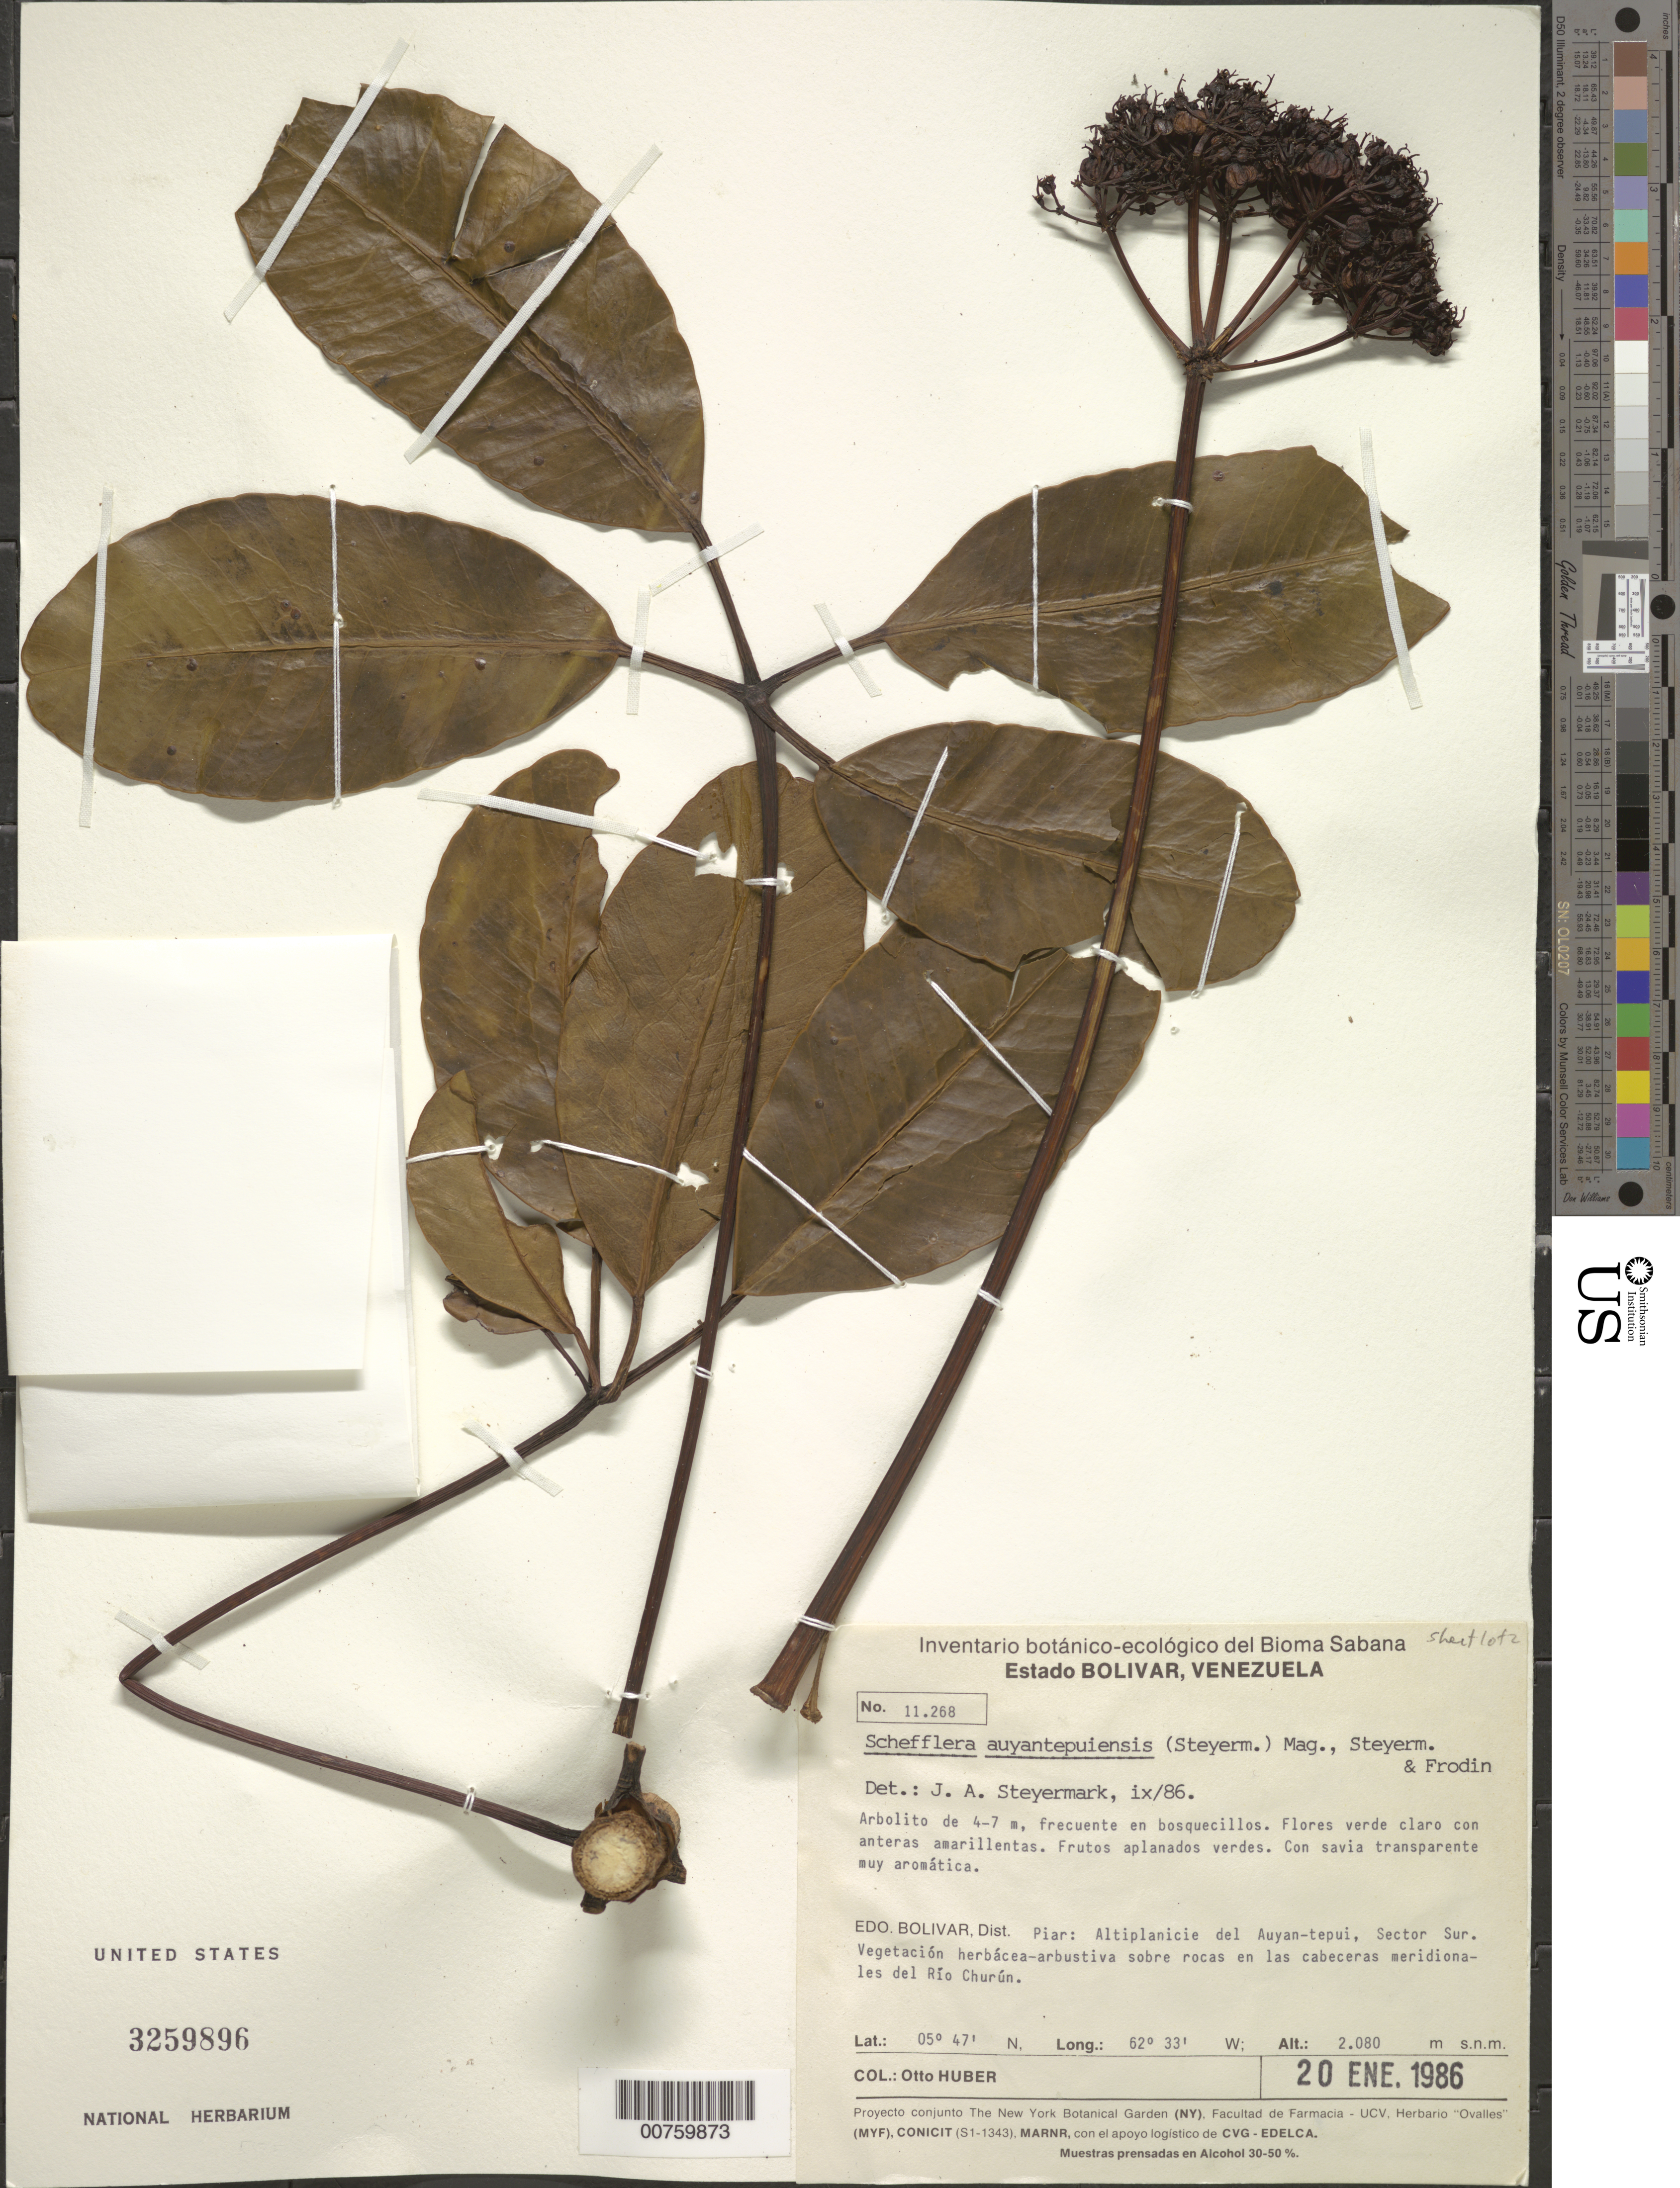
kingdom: Plantae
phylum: Tracheophyta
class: Magnoliopsida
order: Apiales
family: Araliaceae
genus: Schefflera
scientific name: Schefflera auyantepuiensis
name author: (Steyerm.) Maguire et al.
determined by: Steyermark, Julian A., (VEN)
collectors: O. Huber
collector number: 11268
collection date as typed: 20-Jan-86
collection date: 1986-01-20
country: Venezuela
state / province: Bolívar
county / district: Piar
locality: Auyan-tepuí, sector sur, cabeceras meridionales del Río Churún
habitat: Bosquecillos. Herbácea-arbustiva sobre rocas en las cabeceras meridionales del rio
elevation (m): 2080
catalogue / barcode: US 3259896